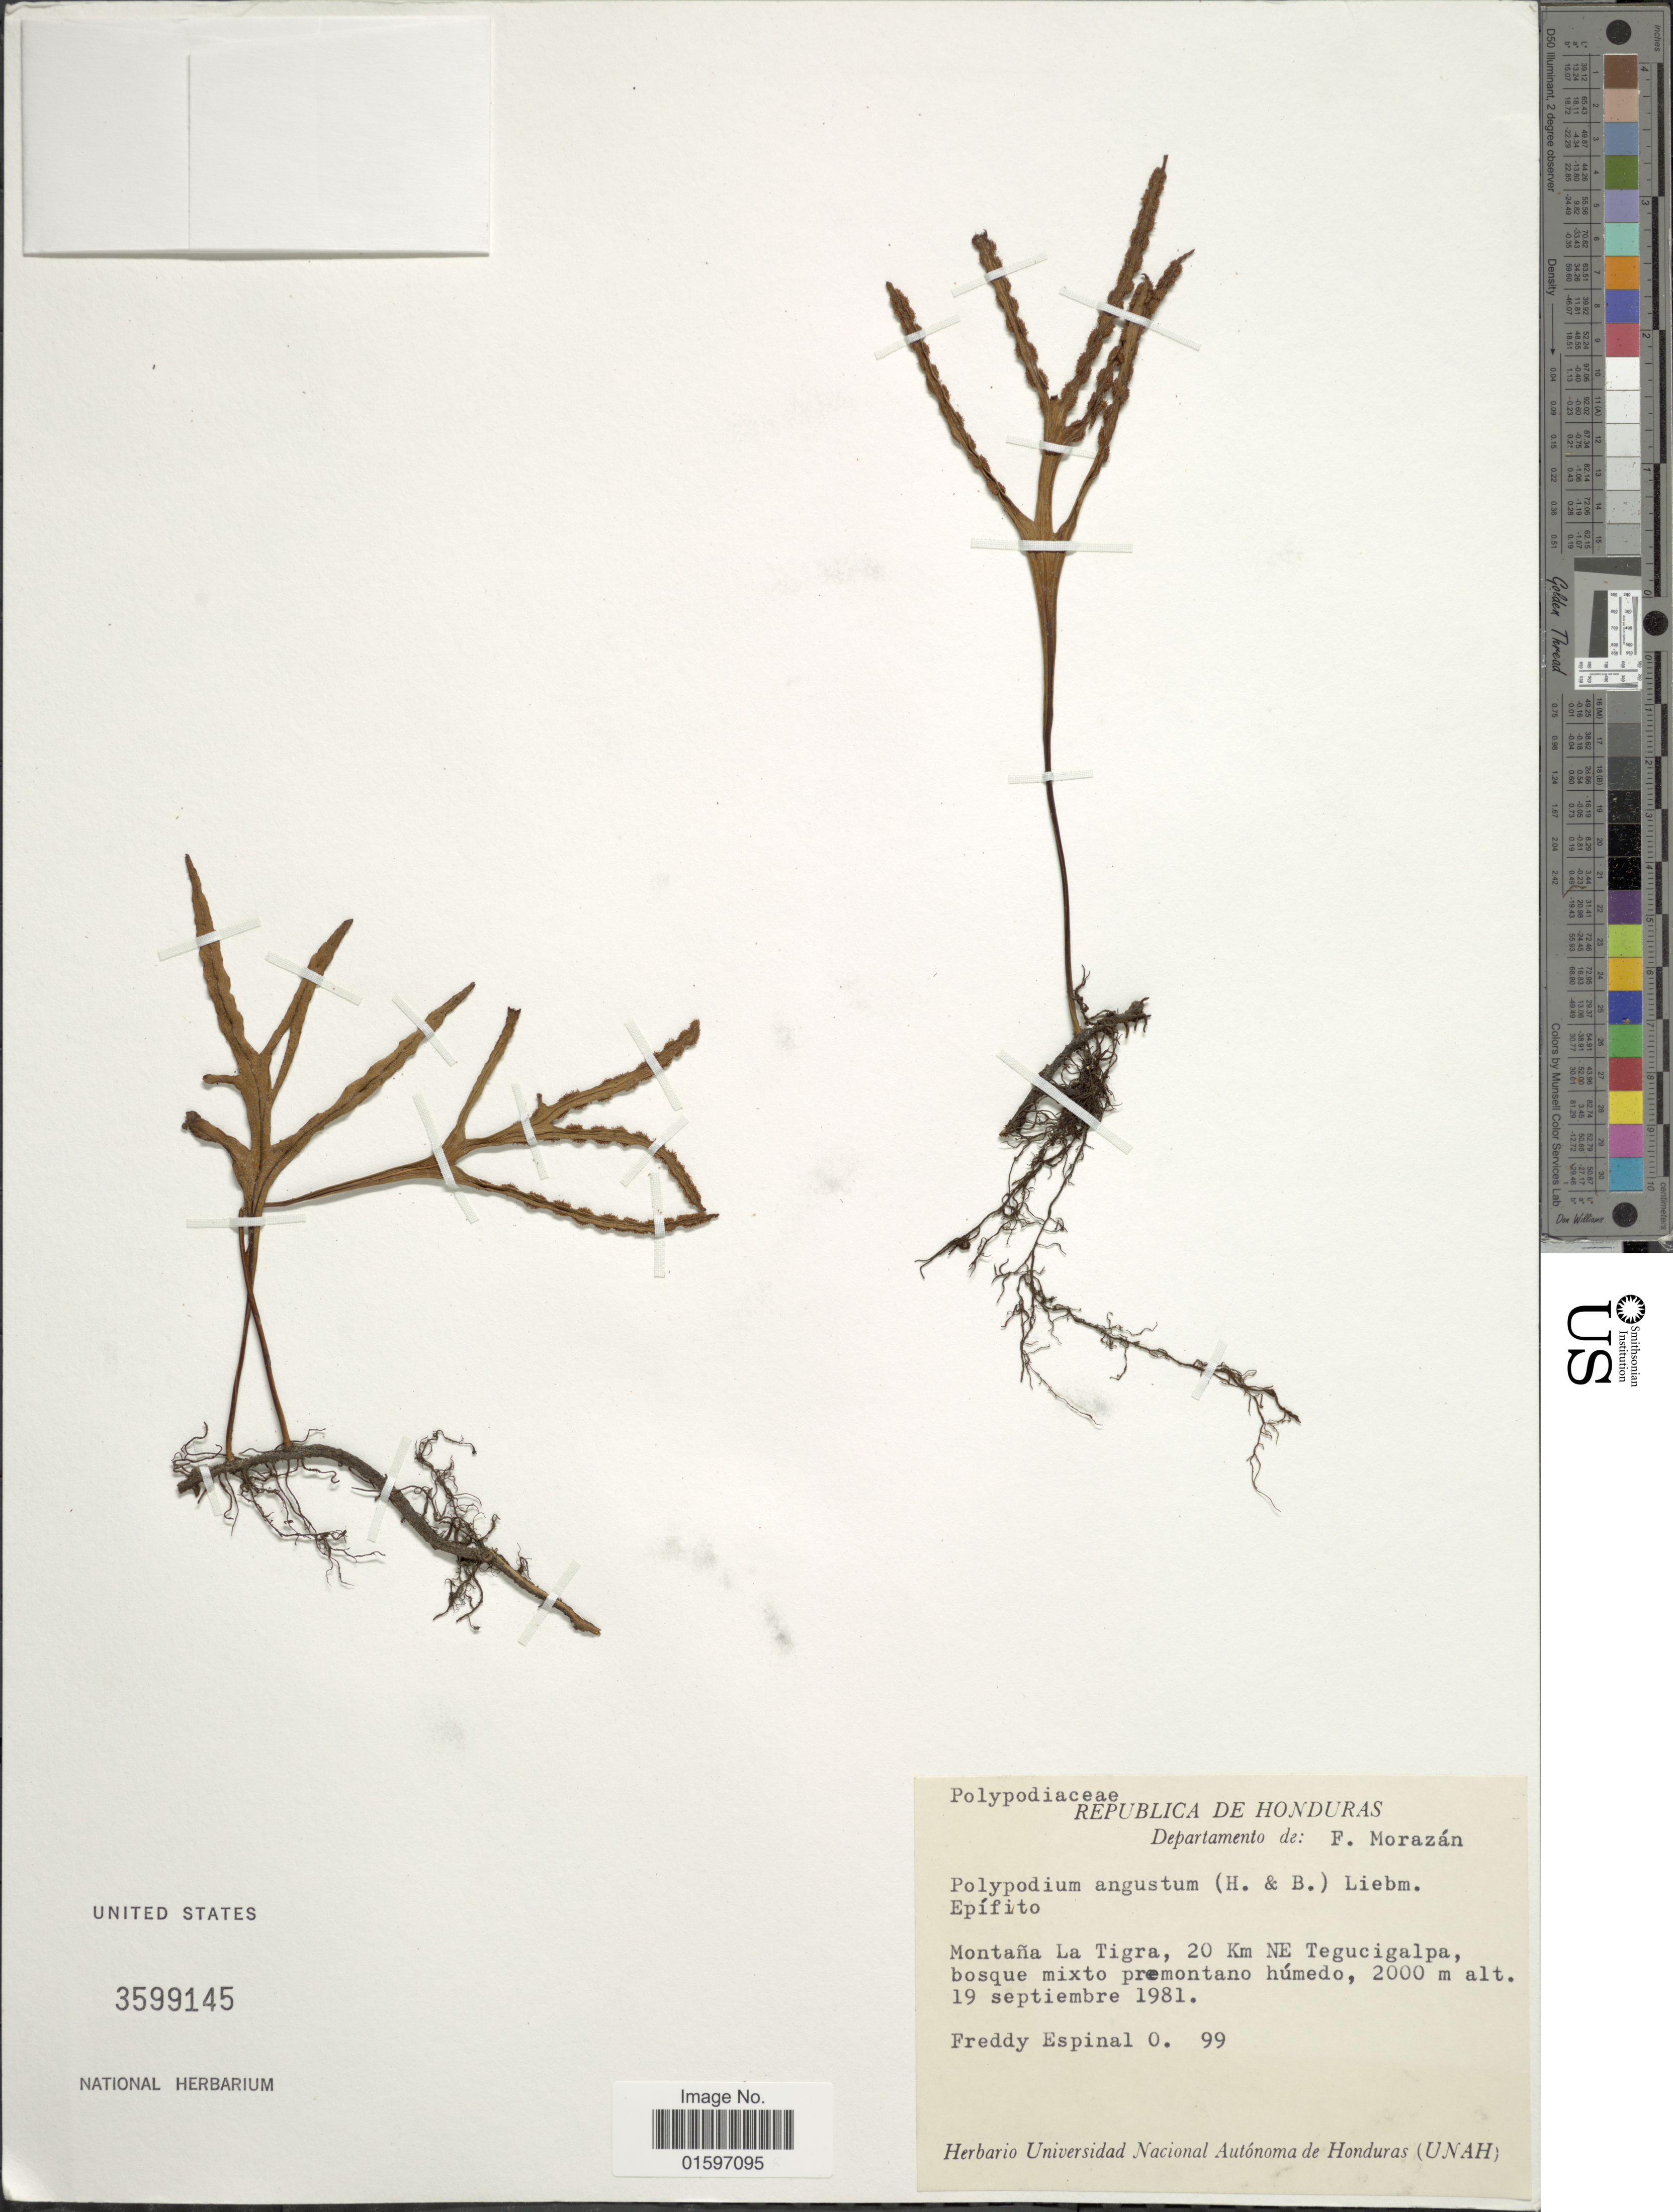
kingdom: Plantae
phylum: Tracheophyta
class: Polypodiopsida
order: Polypodiales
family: Polypodiaceae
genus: Pleopeltis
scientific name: Pleopeltis angusta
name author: Humb. & Bonap. ex Willd.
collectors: F. Espinal O.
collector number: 99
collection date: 1981-09-19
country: Honduras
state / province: Fco. Morazán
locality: Republica de Honduras, Departamento de: F. Morazán, Montaña La Tigra, 20 km NE Tegucigalpa, bosque mixto premontano húmedo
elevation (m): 2000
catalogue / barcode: US 3599145